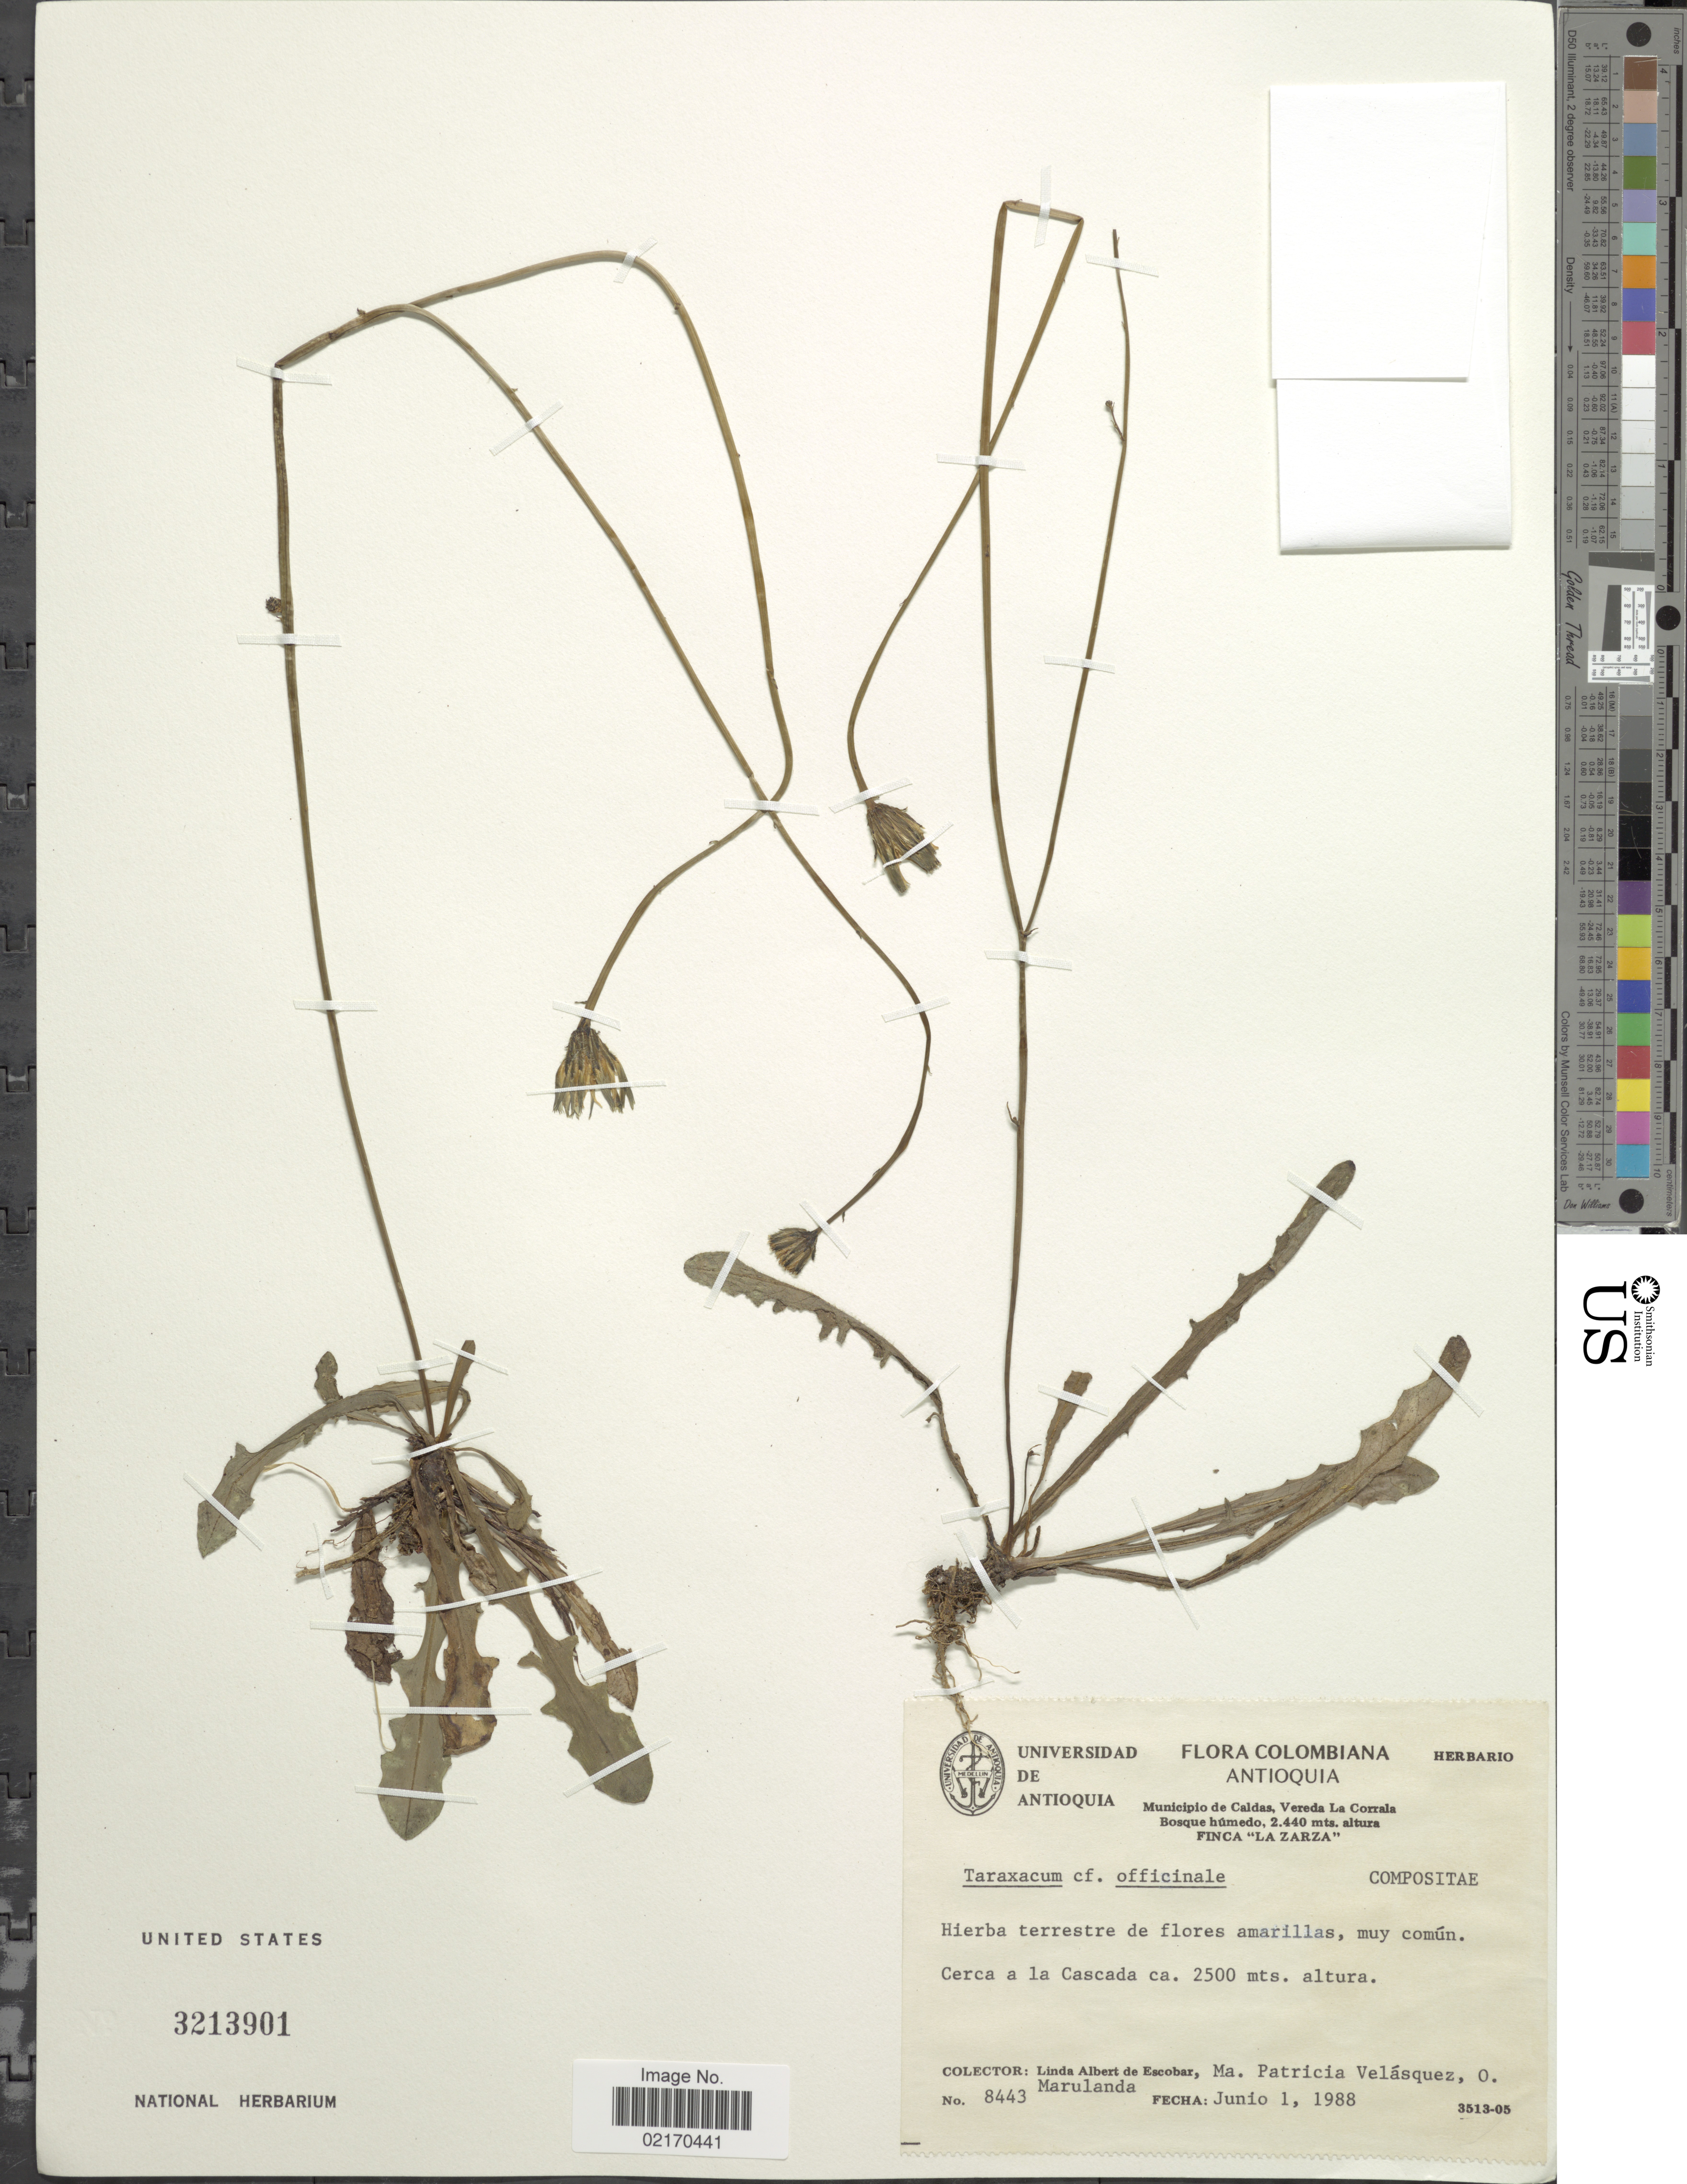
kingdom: Plantae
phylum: Tracheophyta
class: Magnoliopsida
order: Asterales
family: Asteraceae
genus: Taraxacum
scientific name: Taraxacum officinale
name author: G.H. Weber ex F.H. Wigg.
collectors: L. K. de Escobar, M. P. Velásquez & O. Marulanda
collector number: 8443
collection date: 1988-06-01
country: Colombia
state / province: Antioquia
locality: Cerca a la Cascada.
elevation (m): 2500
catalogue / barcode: US 3213901